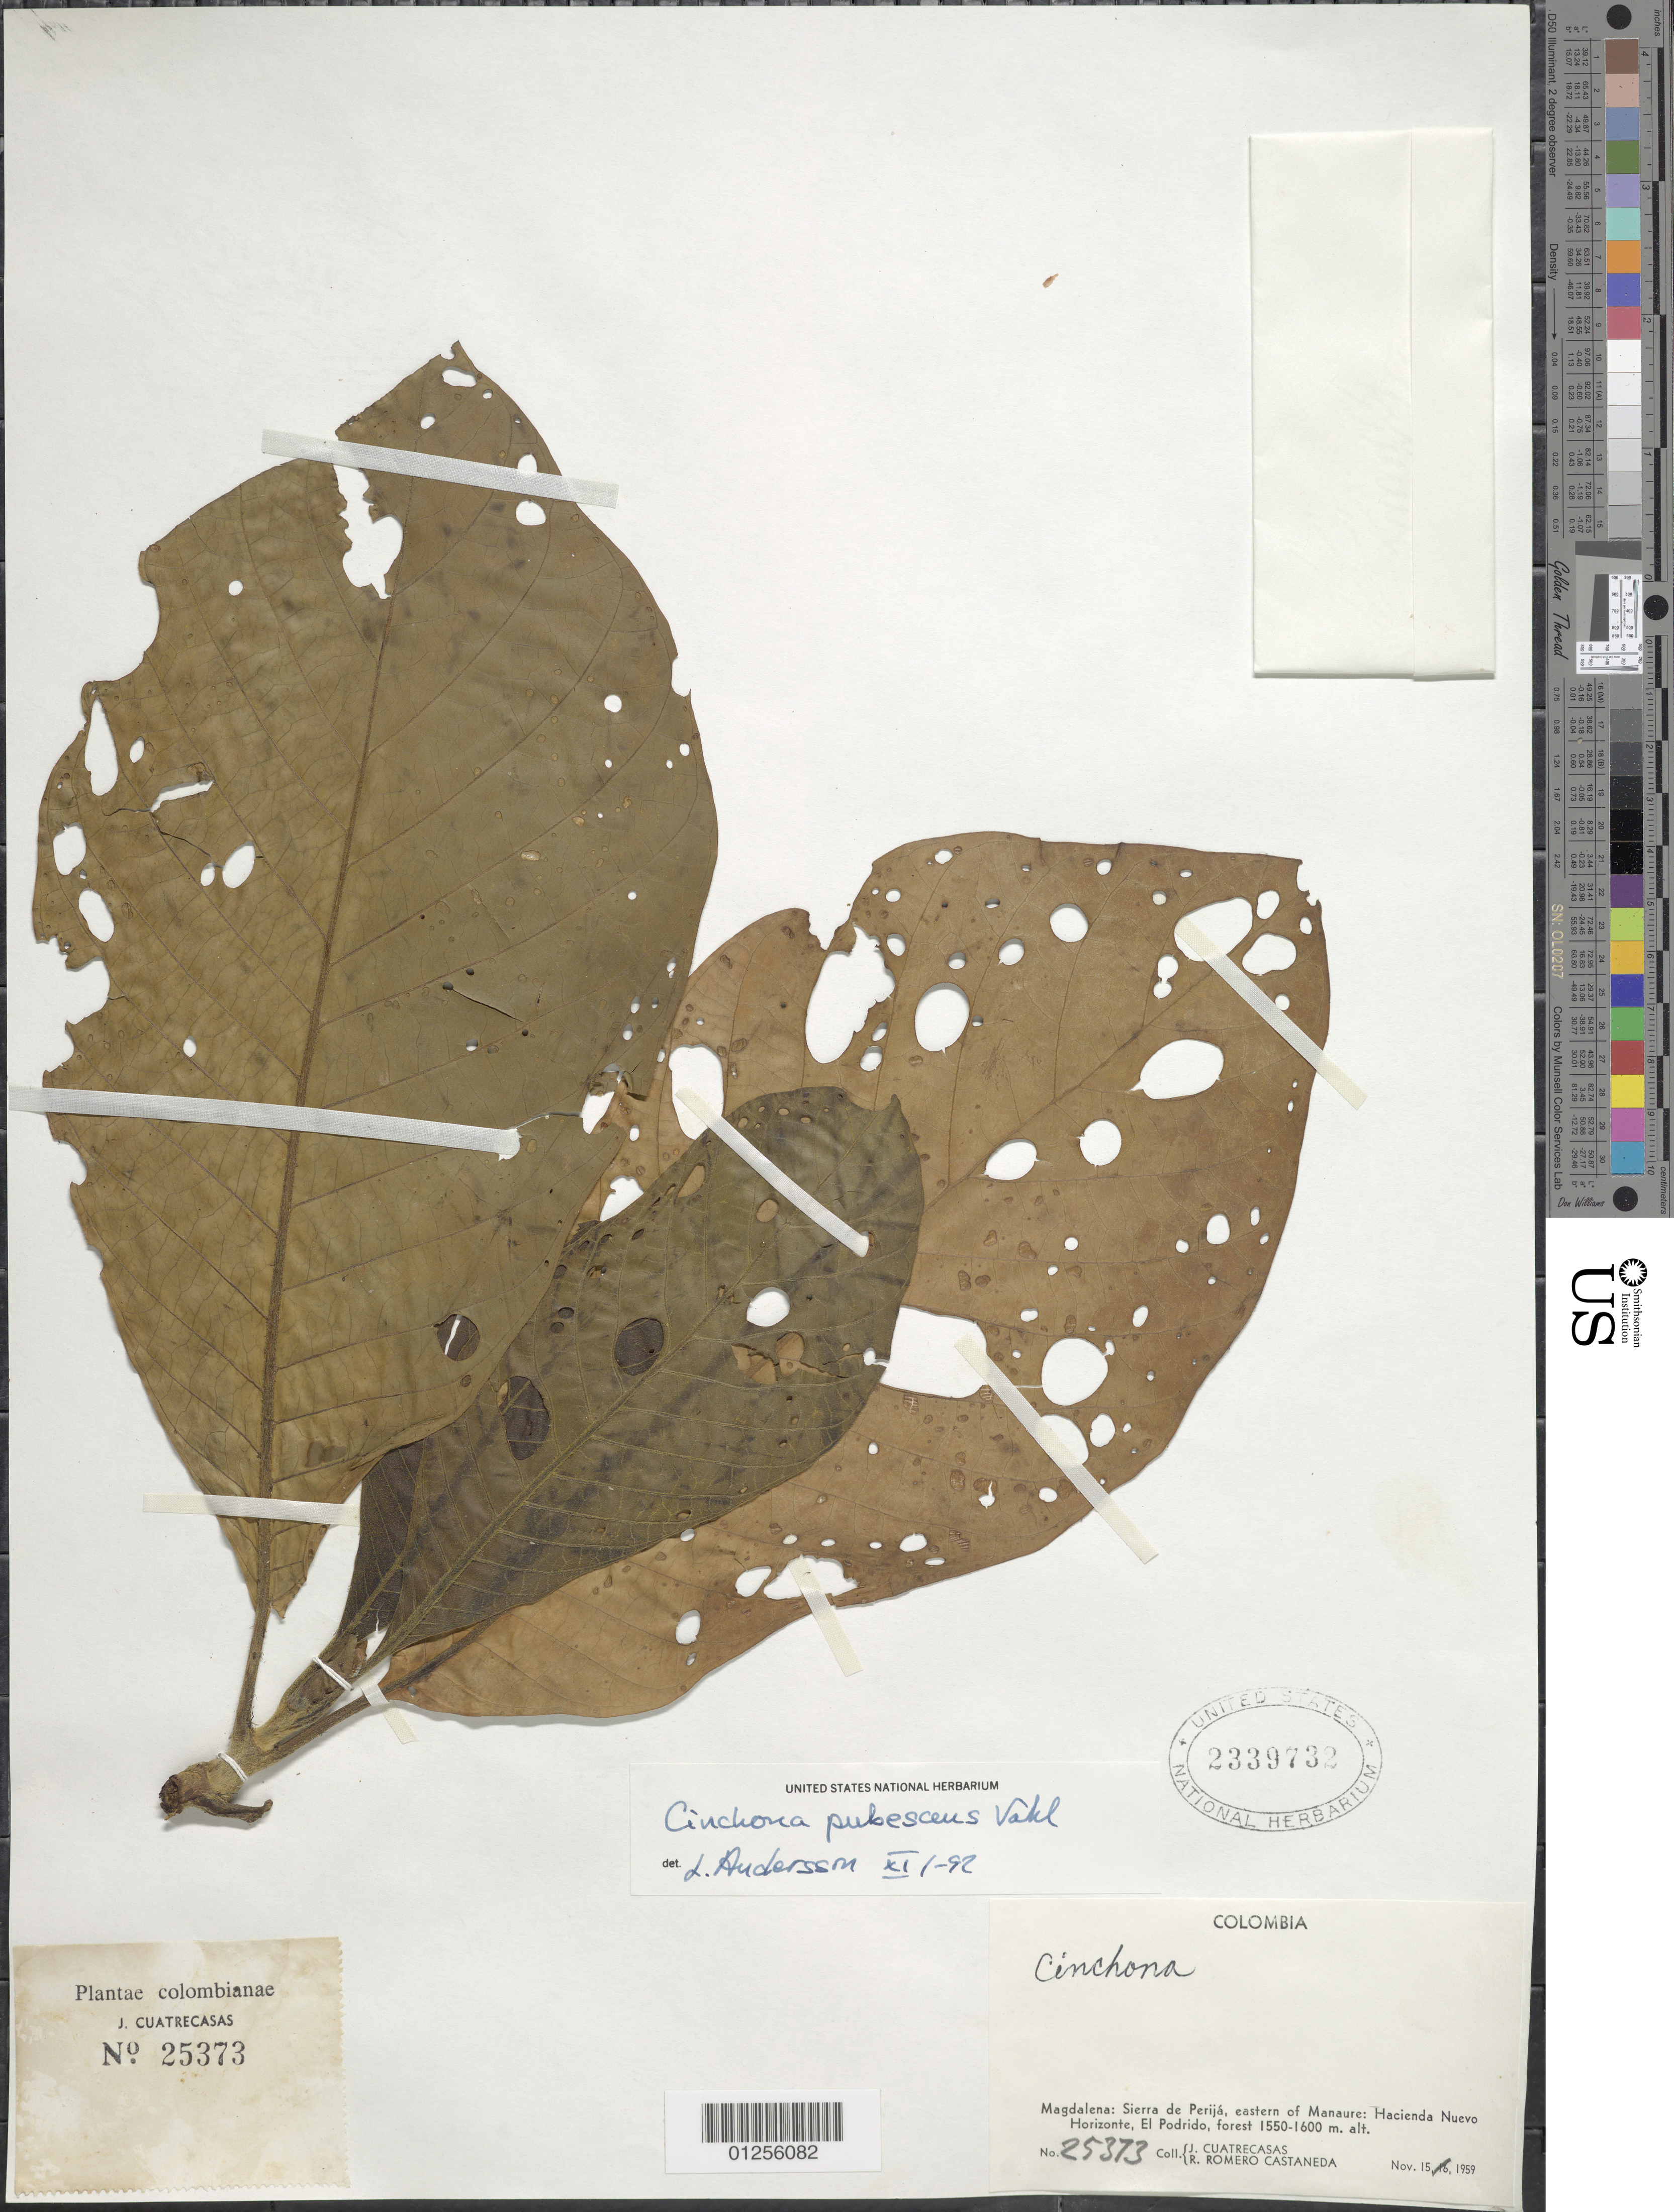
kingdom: Plantae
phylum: Tracheophyta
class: Magnoliopsida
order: Gentianales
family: Rubiaceae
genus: Cinchona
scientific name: Cinchona pubescens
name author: Vahl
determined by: Anderson, L.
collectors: J. Cuatrecasas & R. Romero Castañeda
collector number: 25373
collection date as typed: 15 Nov 1959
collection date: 1959-11-15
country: Colombia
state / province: Magdalena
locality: Sierra de Perija, E of Manaure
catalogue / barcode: US 2339732